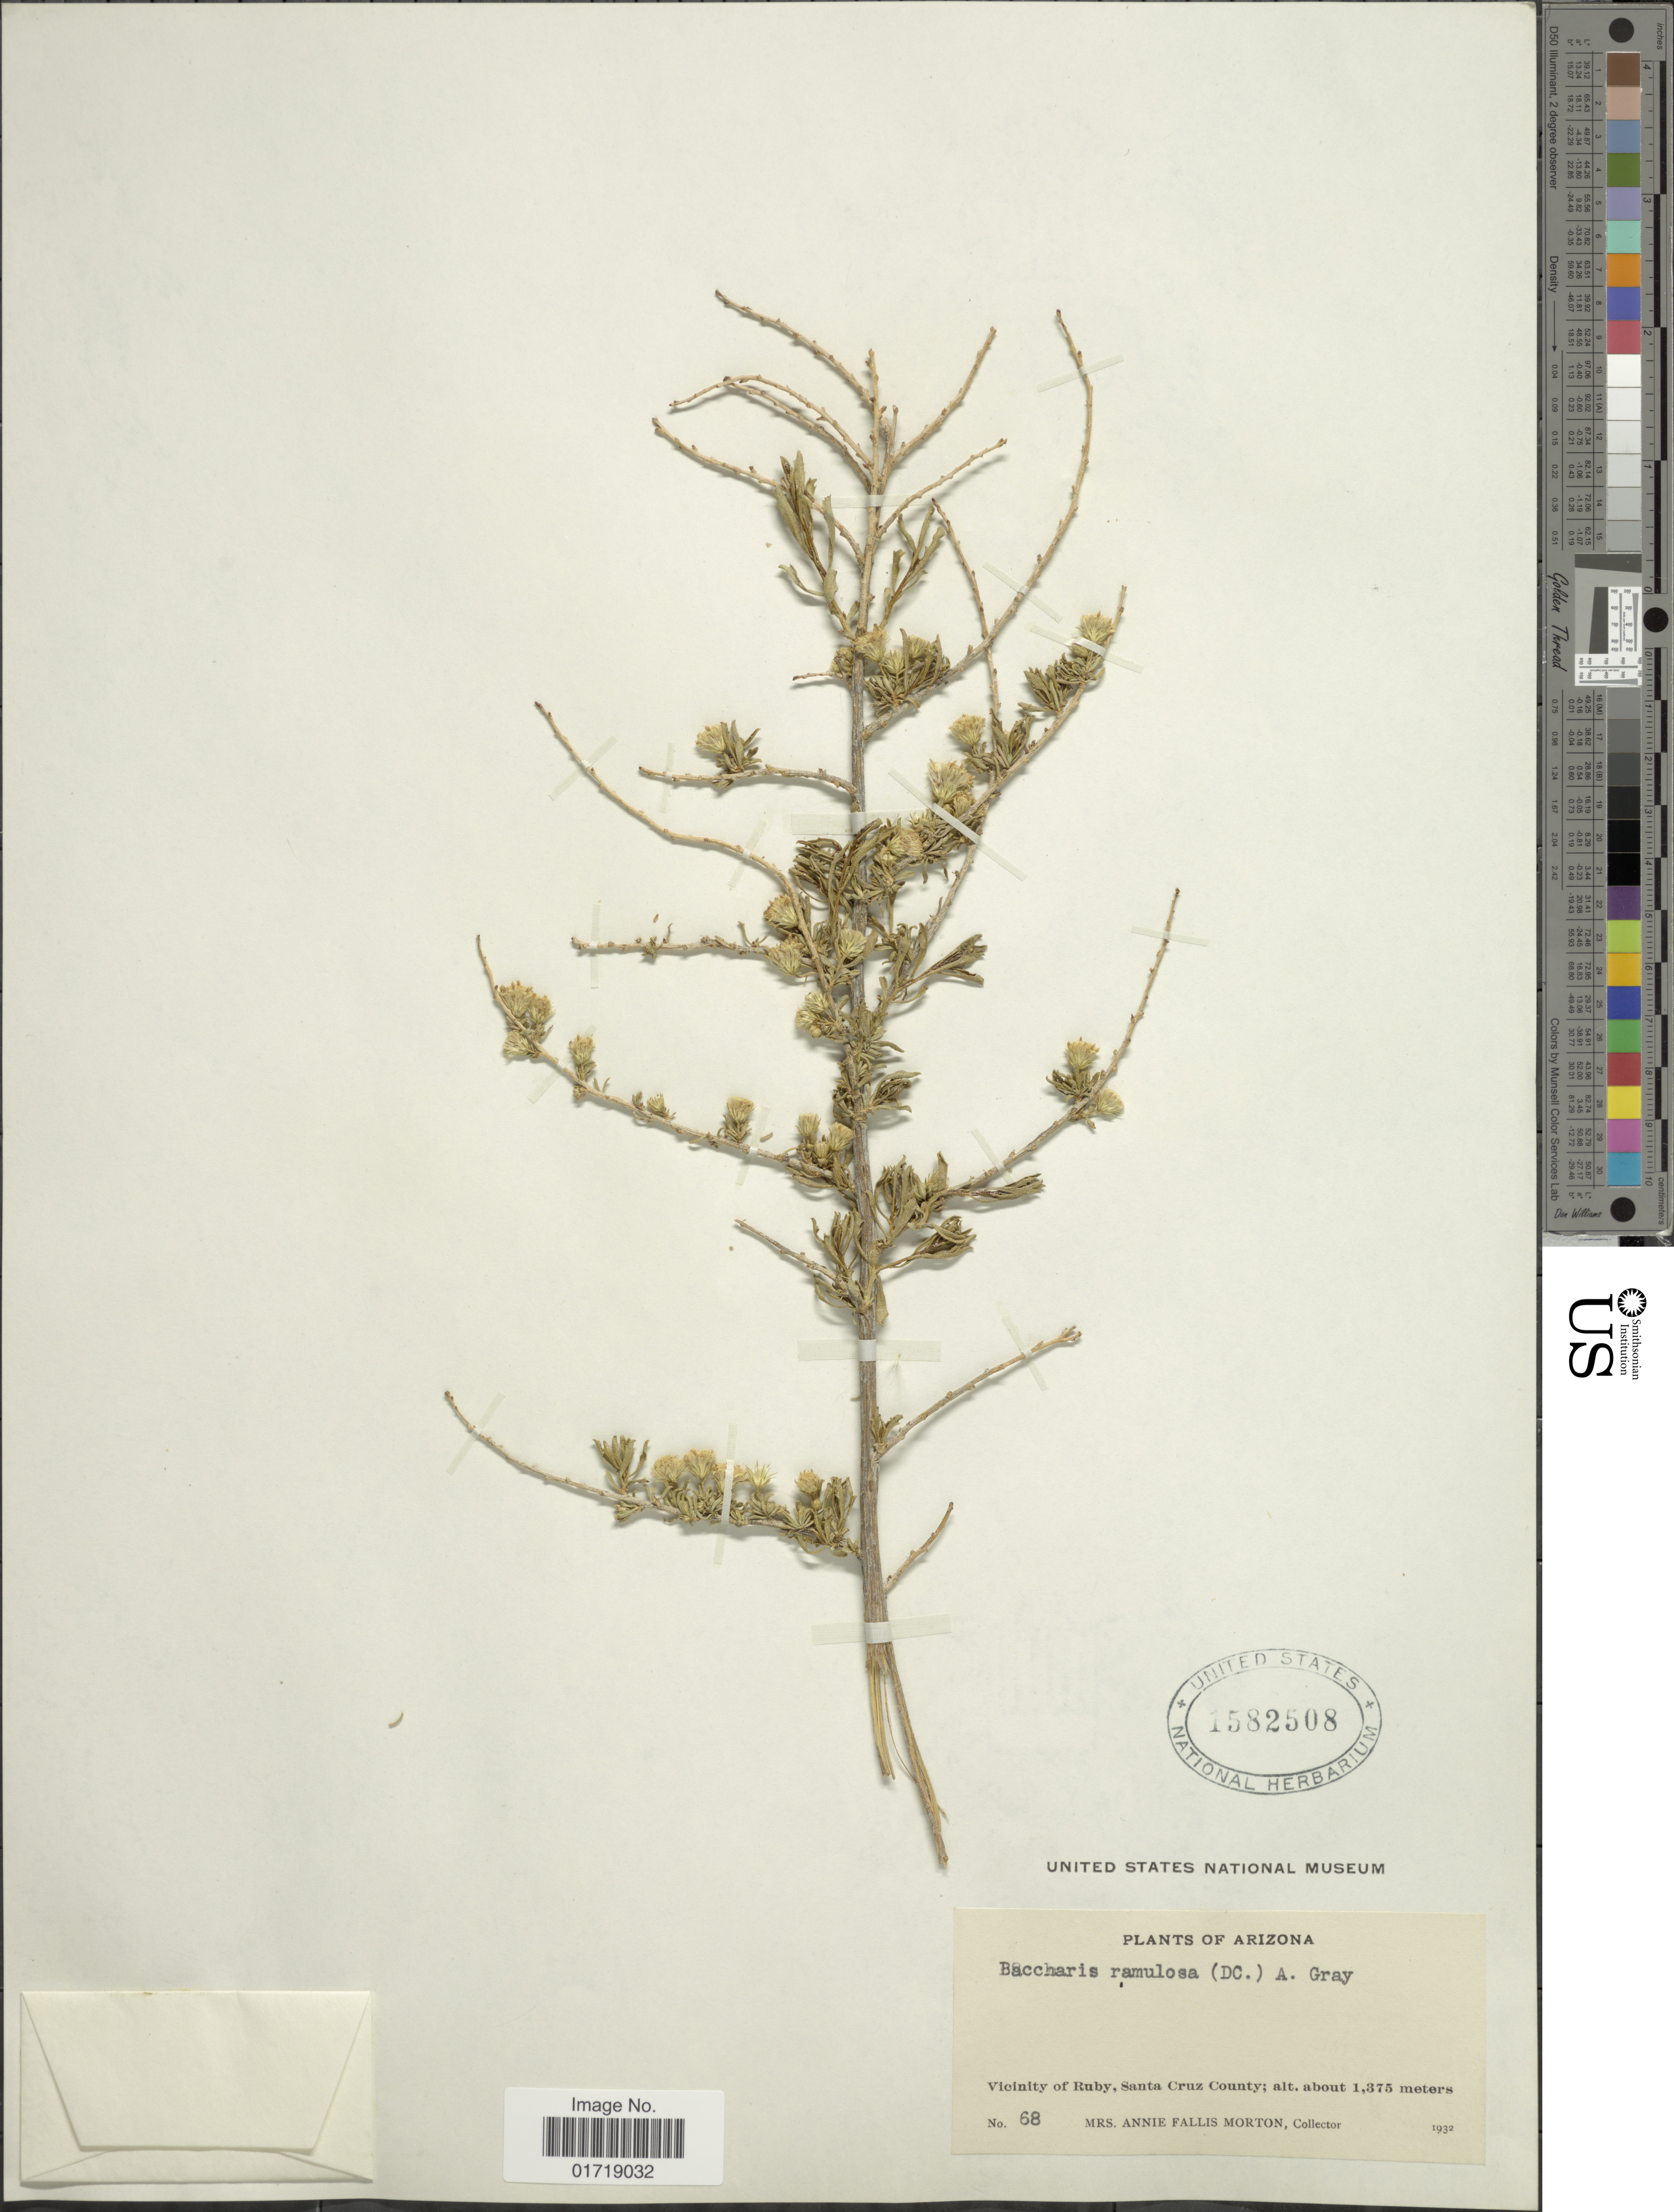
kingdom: Plantae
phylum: Tracheophyta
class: Magnoliopsida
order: Asterales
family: Asteraceae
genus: Baccharis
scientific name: Baccharis pteronioides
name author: DC.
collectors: A. F. Morton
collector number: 68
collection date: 1932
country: United States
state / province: Arizona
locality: Vicinity of Ruby, Santa Cruz County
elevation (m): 1375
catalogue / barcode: US 1582508